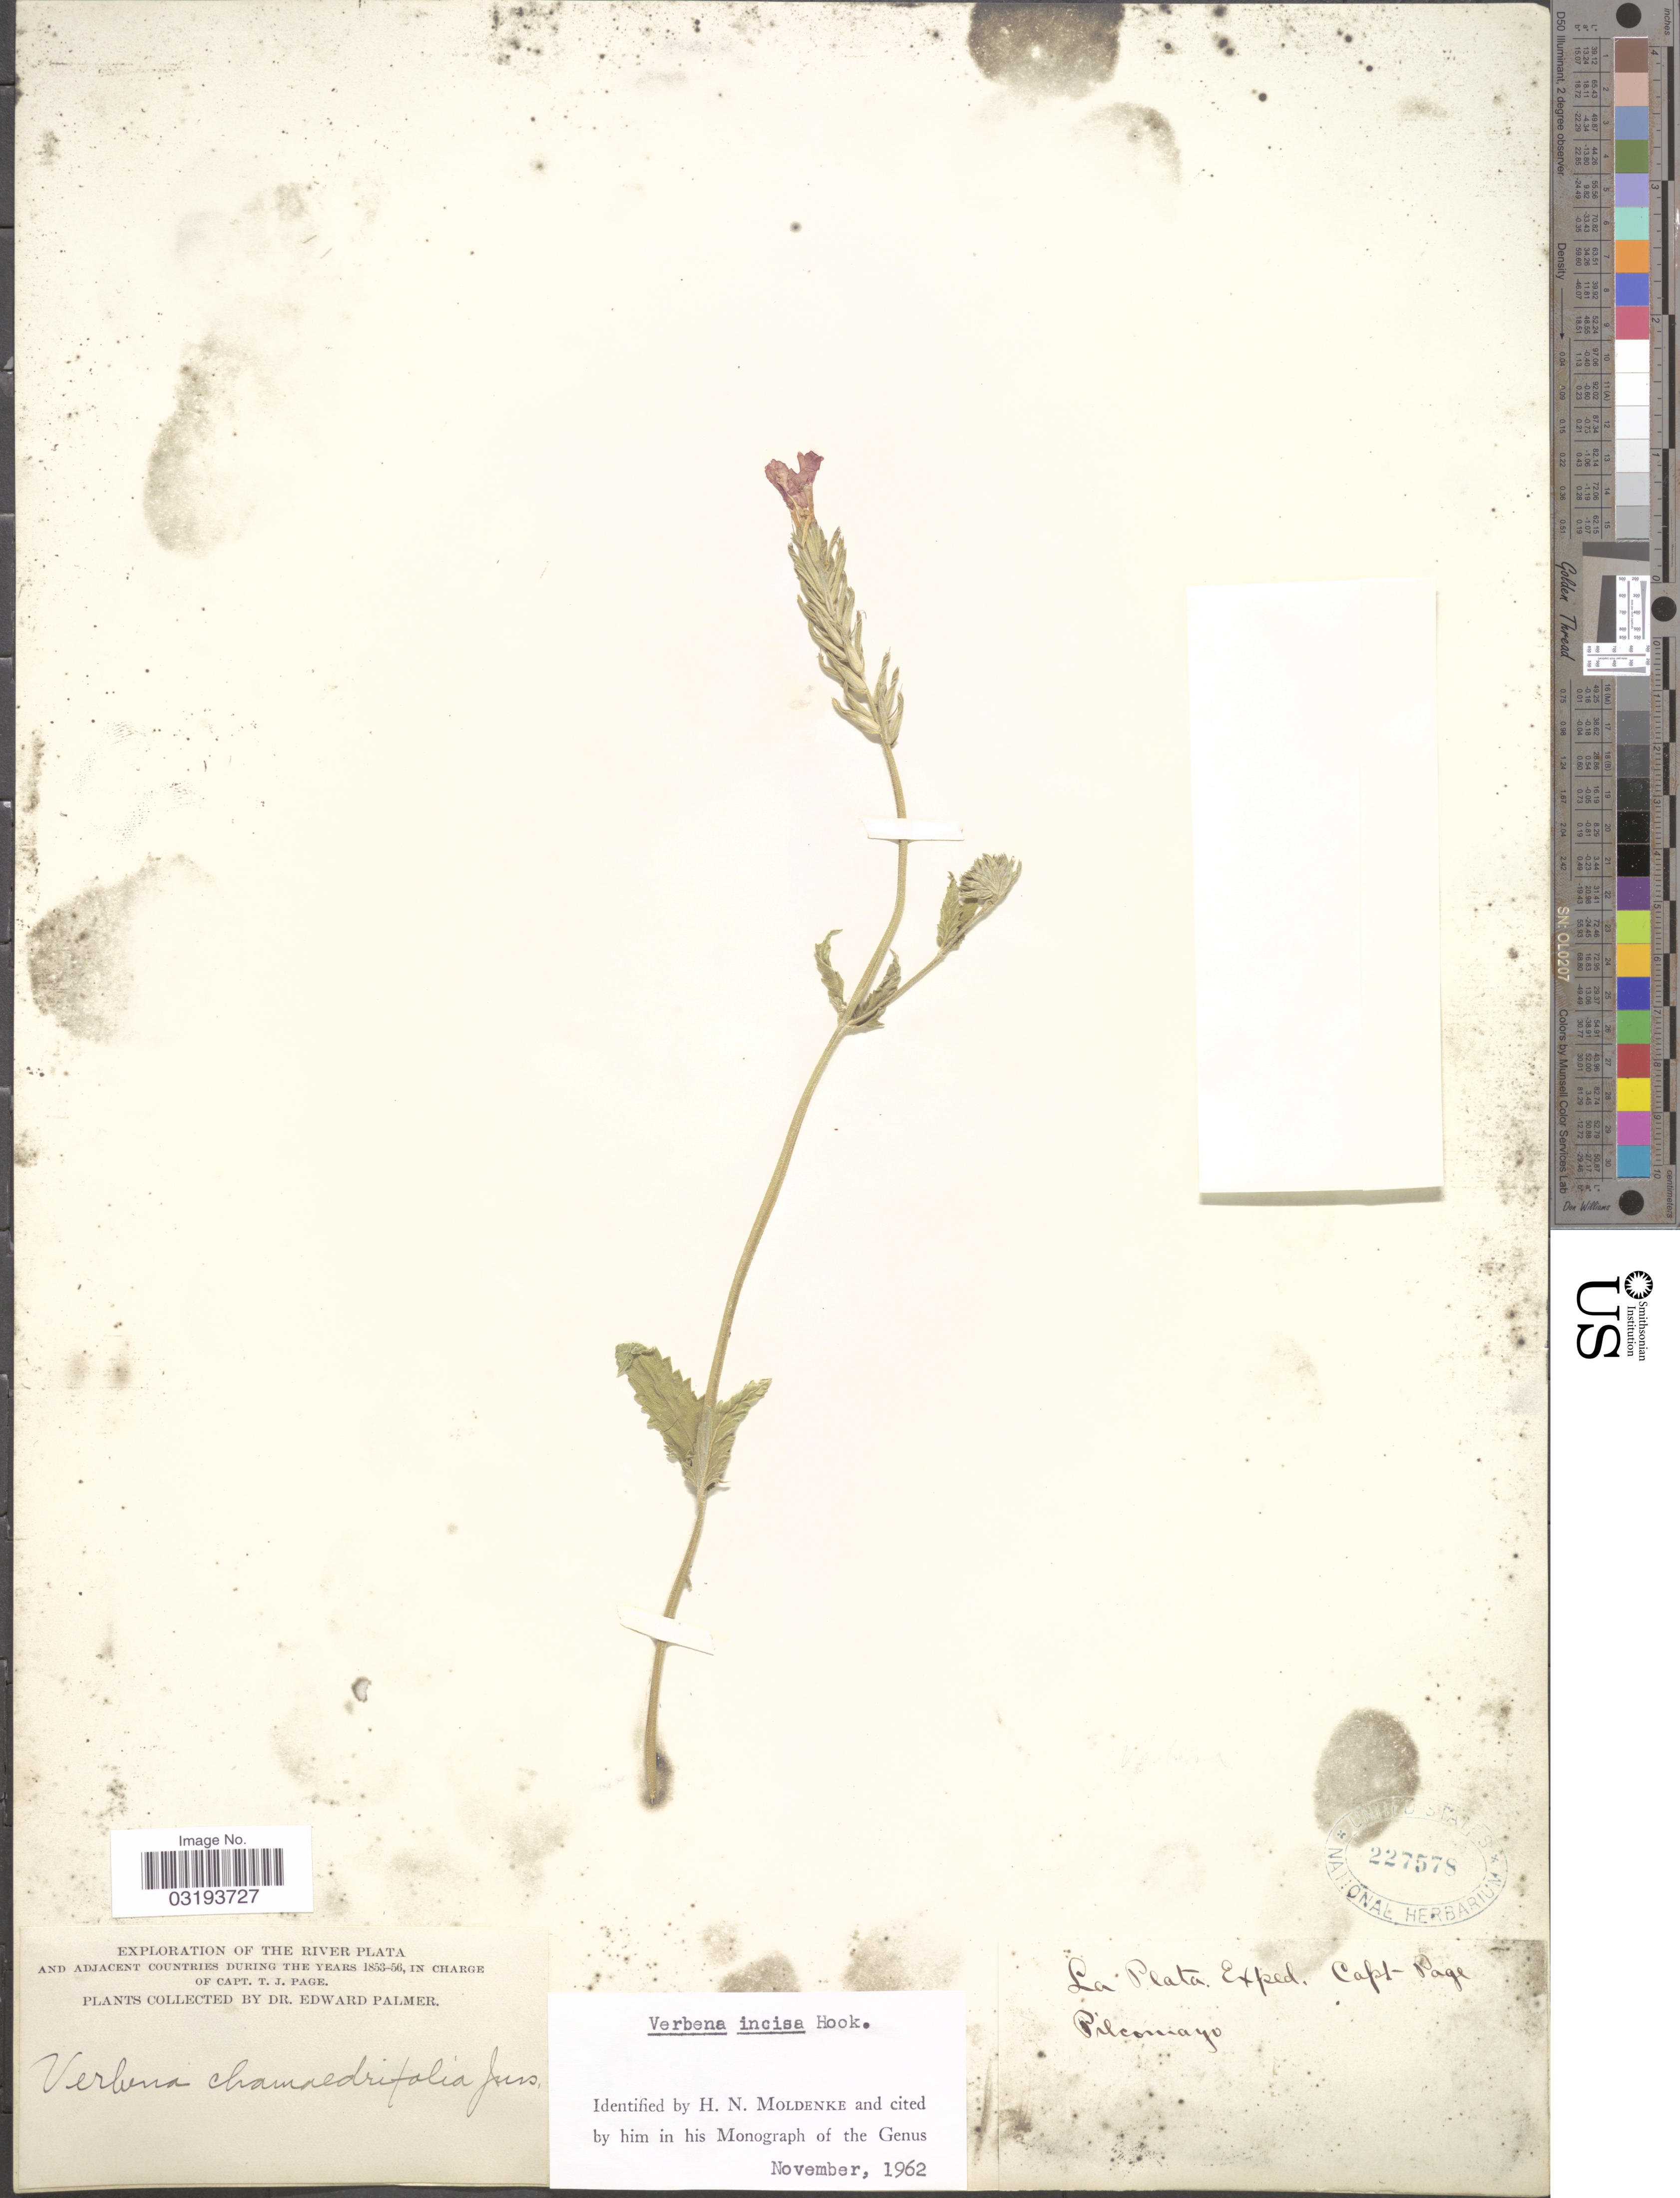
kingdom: Plantae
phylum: Tracheophyta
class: Magnoliopsida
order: Lamiales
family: Verbenaceae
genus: Verbena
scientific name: Verbena incisa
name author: Hook.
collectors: E. Palmer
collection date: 1853/1856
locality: The River Plata and adjacent countries. La Plata. Pilcomayo.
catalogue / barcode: US 227578